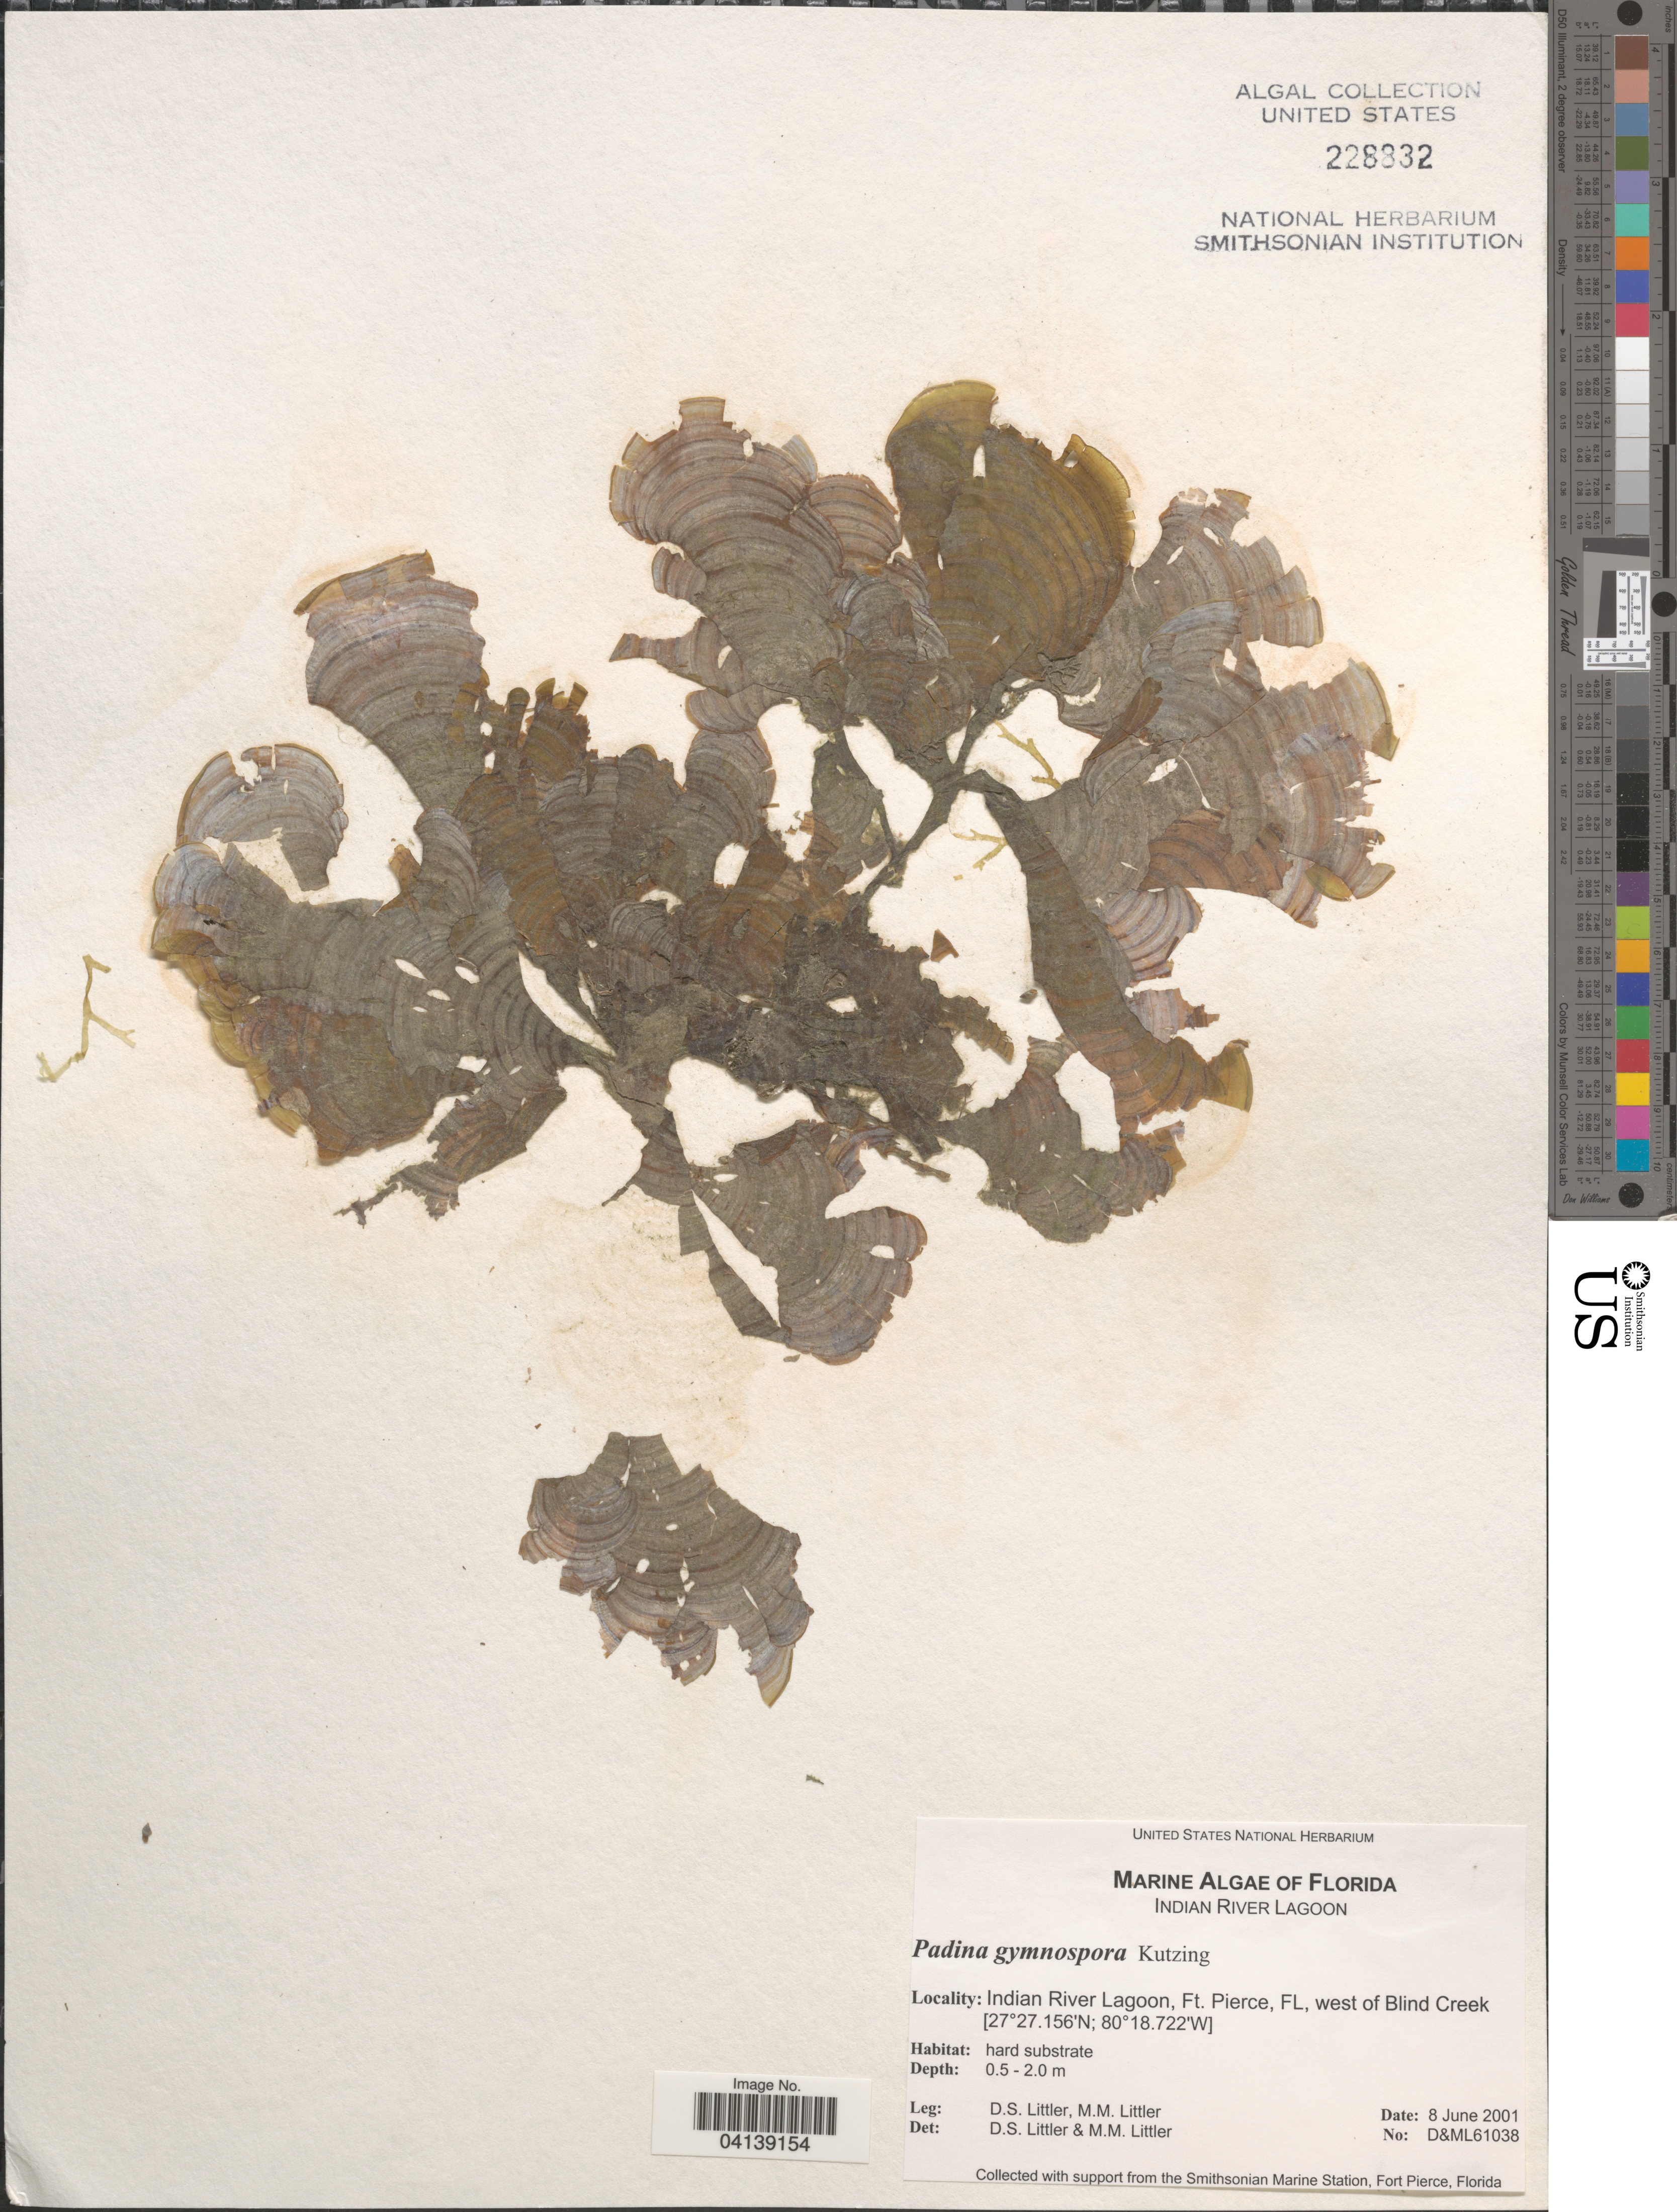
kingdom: Chromista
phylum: Ochrophyta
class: Phaeophyceae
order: Dictyotales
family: Dictyotaceae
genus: Padina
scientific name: Padina gymnospora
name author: (Kütz.) O.G. Sond.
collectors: D. S. Littler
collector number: D&ML61038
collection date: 2001-06-08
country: United States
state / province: Florida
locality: Indian River Lagoon, Ft. Pierce, west of Blind Creek.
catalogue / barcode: US 228832